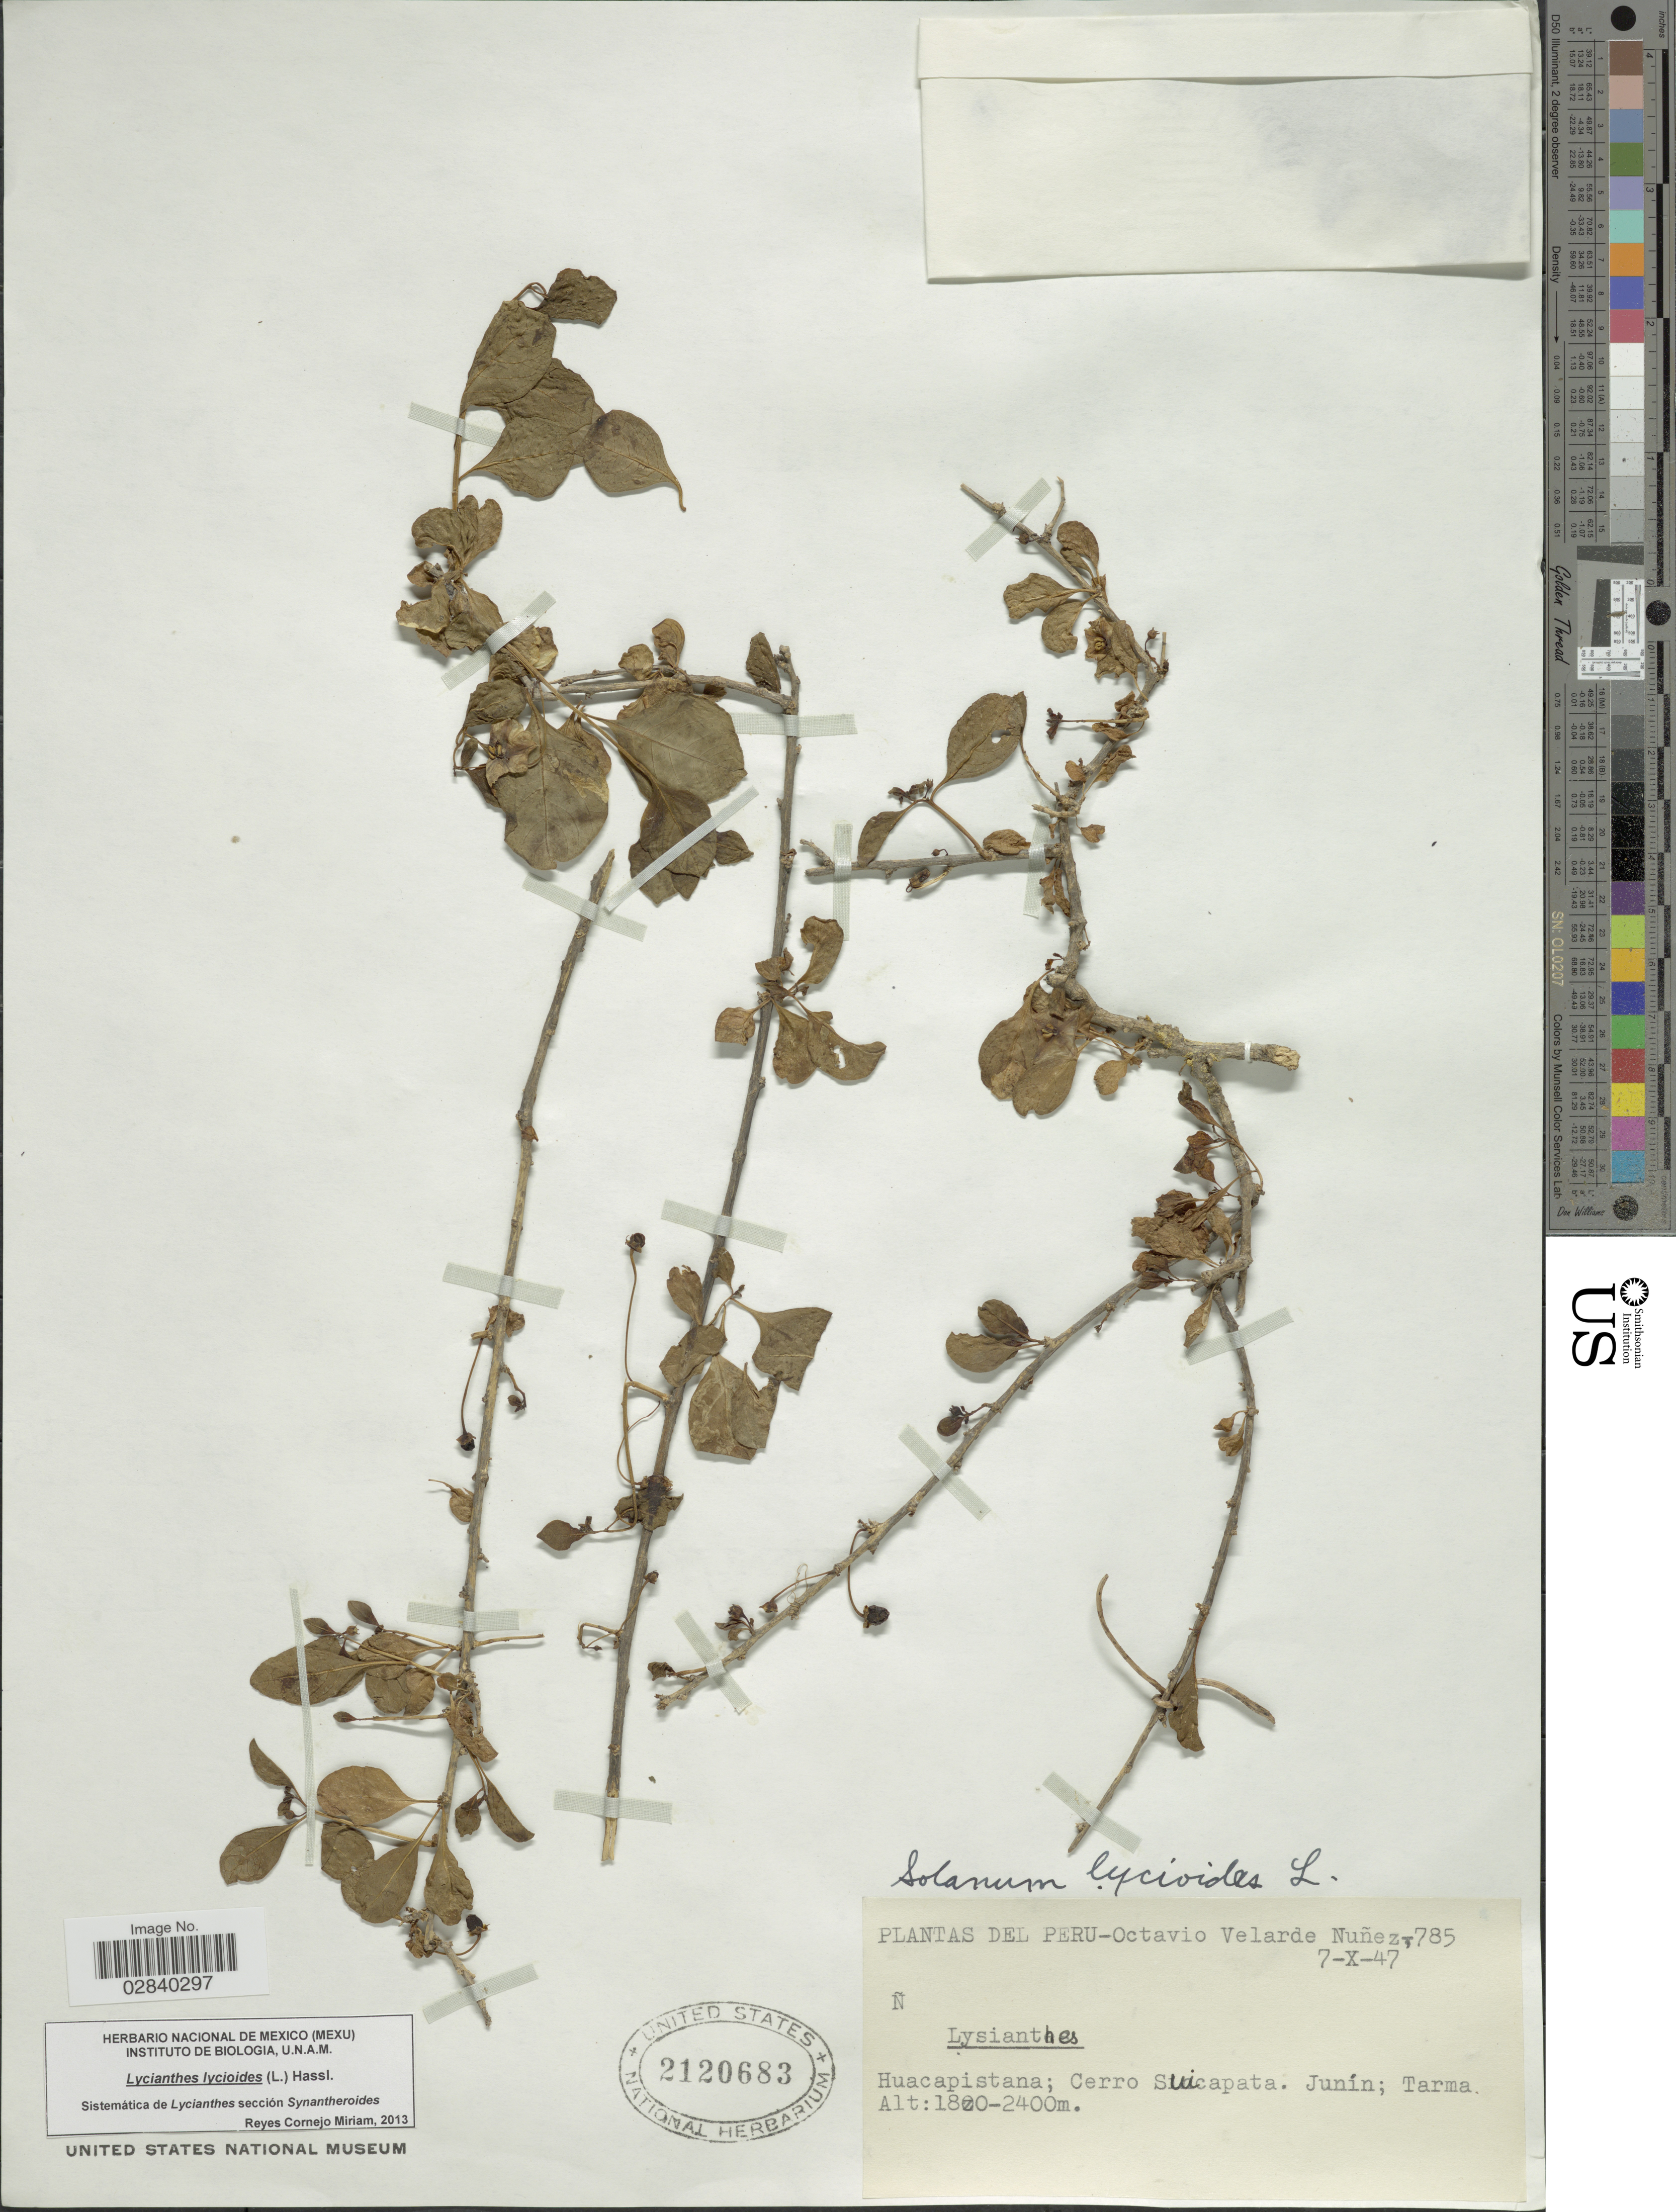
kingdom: Plantae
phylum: Tracheophyta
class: Magnoliopsida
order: Solanales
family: Solanaceae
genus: Lycianthes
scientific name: Lycianthes lycioides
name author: (L.) Hassl.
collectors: O. Nuñez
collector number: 785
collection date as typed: Transcribed d/m/y: 7/10/47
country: Peru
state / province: Junín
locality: Huacapistana; Cerro Suicapata. Junín; Tarma.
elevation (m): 1800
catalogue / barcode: US 2120683